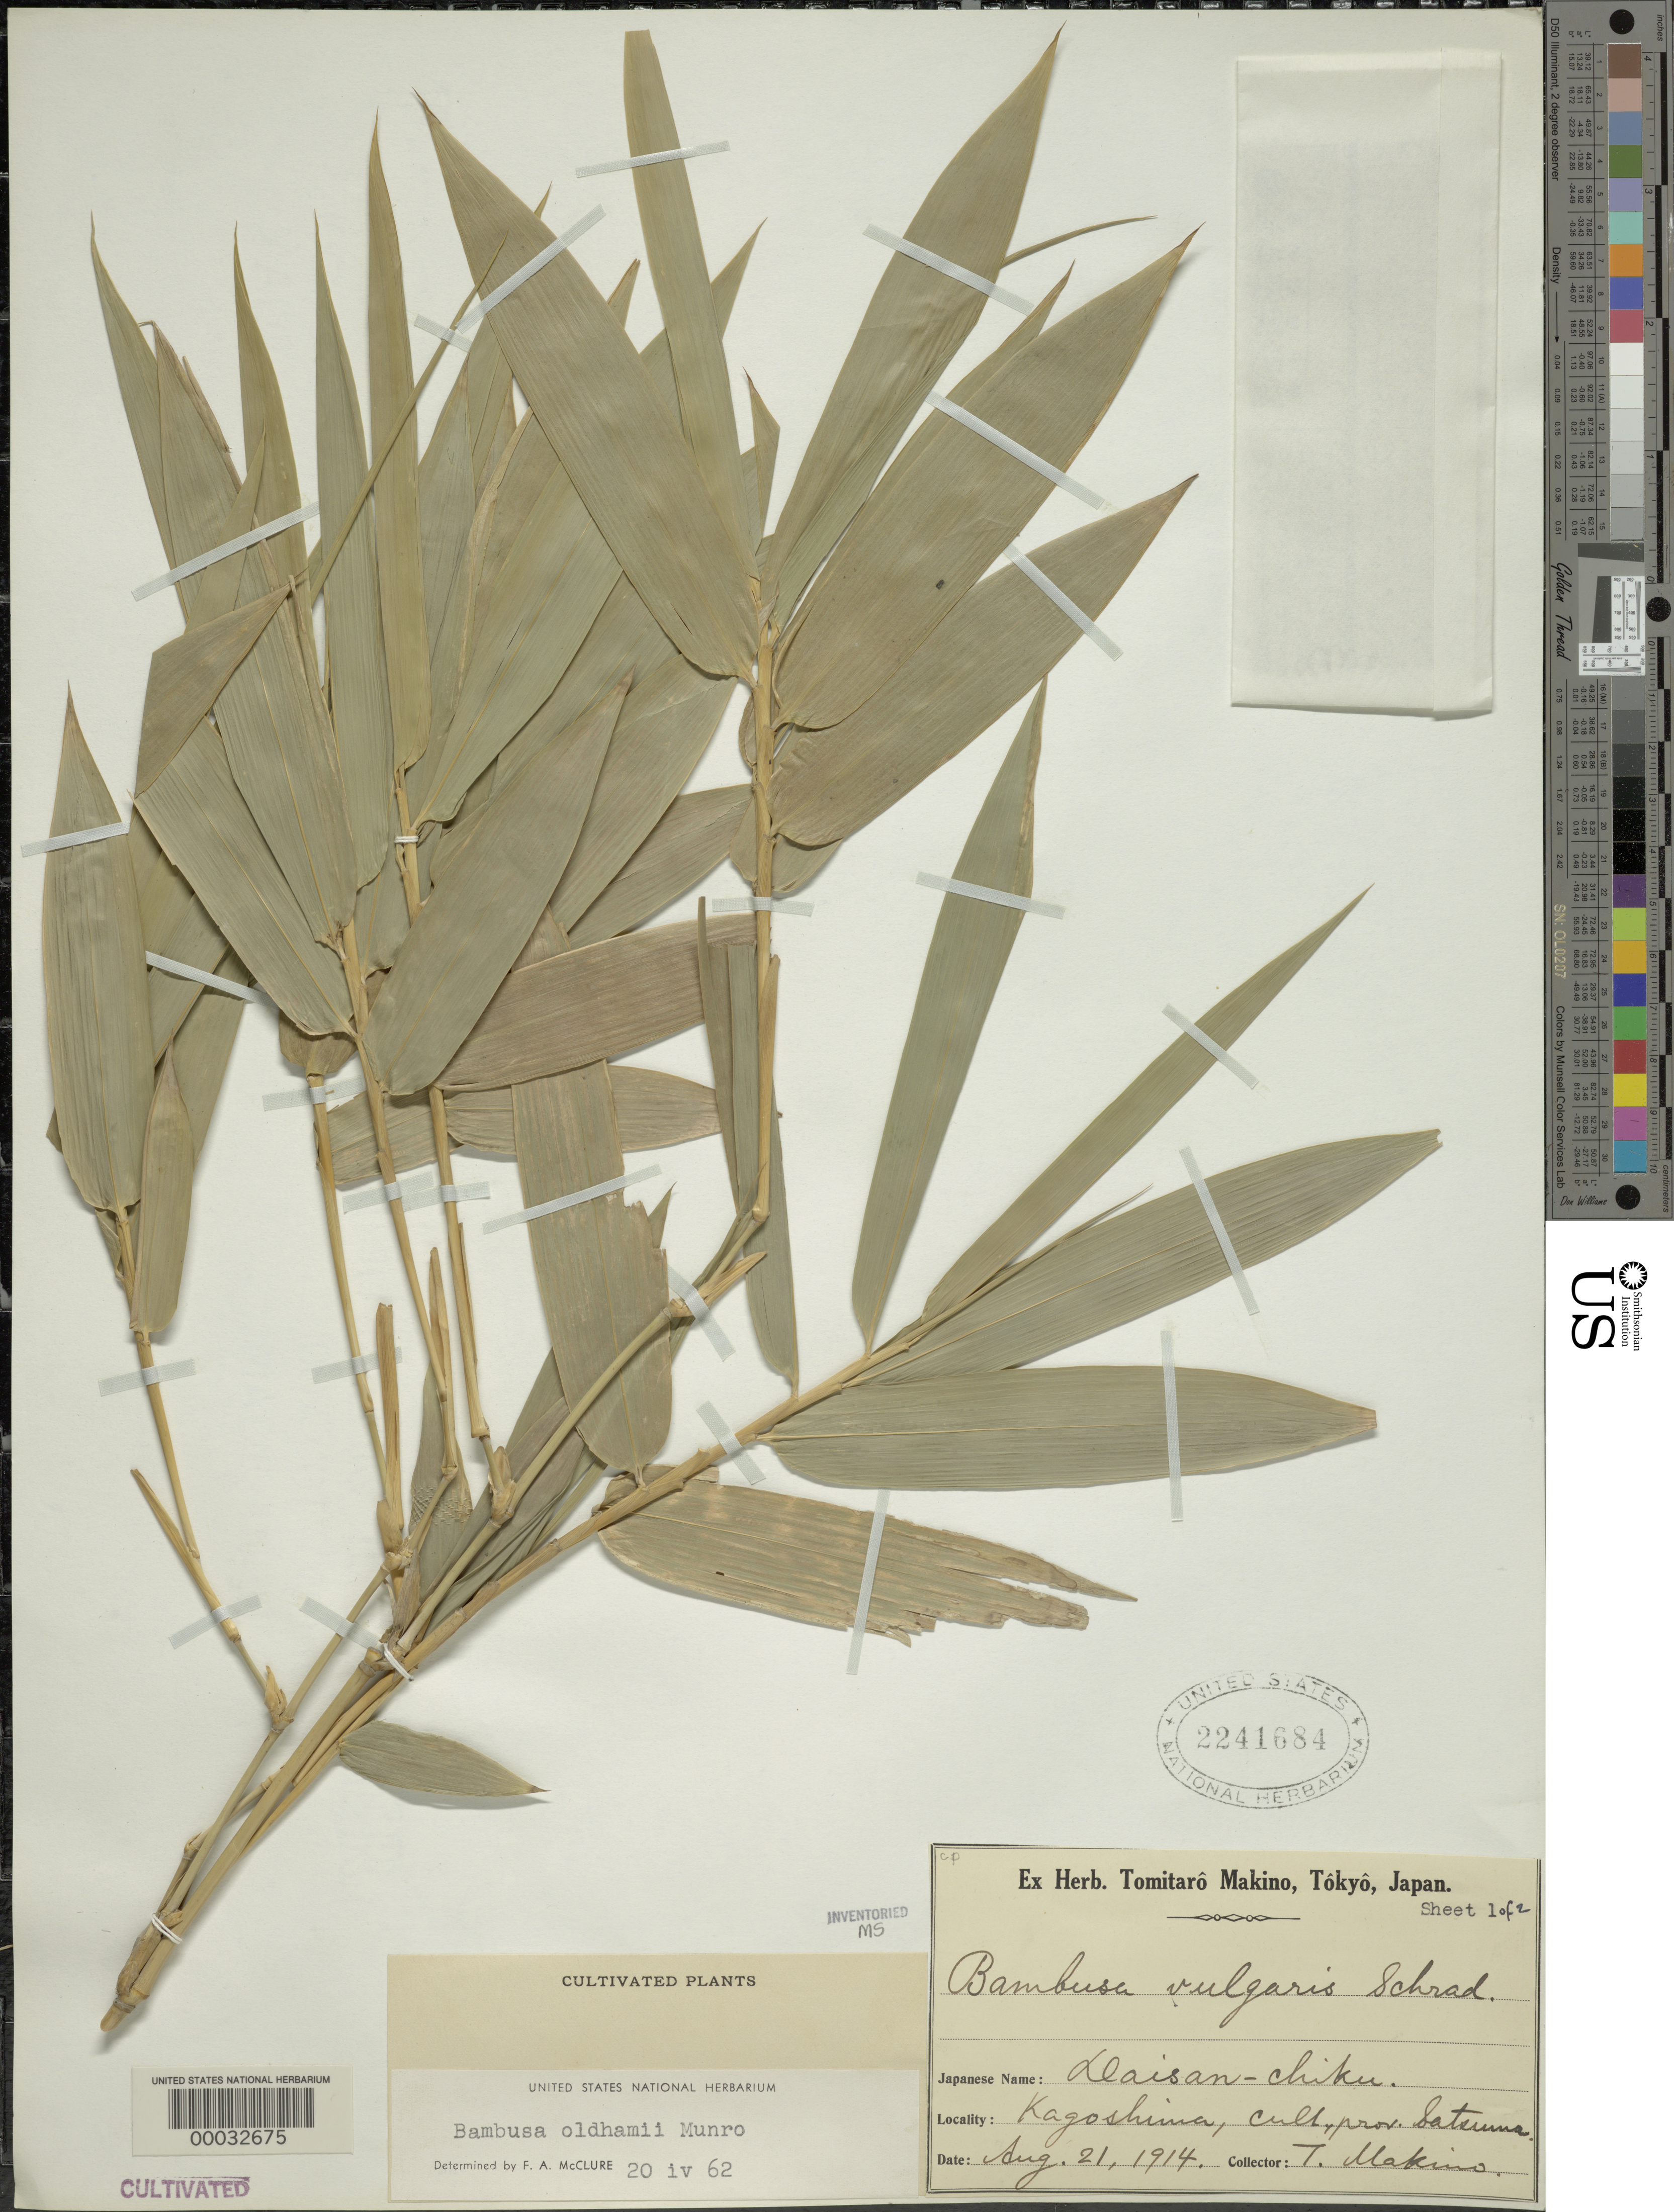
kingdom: Plantae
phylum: Tracheophyta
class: Liliopsida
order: Poales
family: Poaceae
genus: Bambusa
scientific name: Bambusa oldhamii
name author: Munro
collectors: T. Makino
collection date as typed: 21 Aug 1914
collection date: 1914-08-21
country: Japan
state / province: Kagosima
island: Kyushu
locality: Satsuma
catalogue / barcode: US 2241684